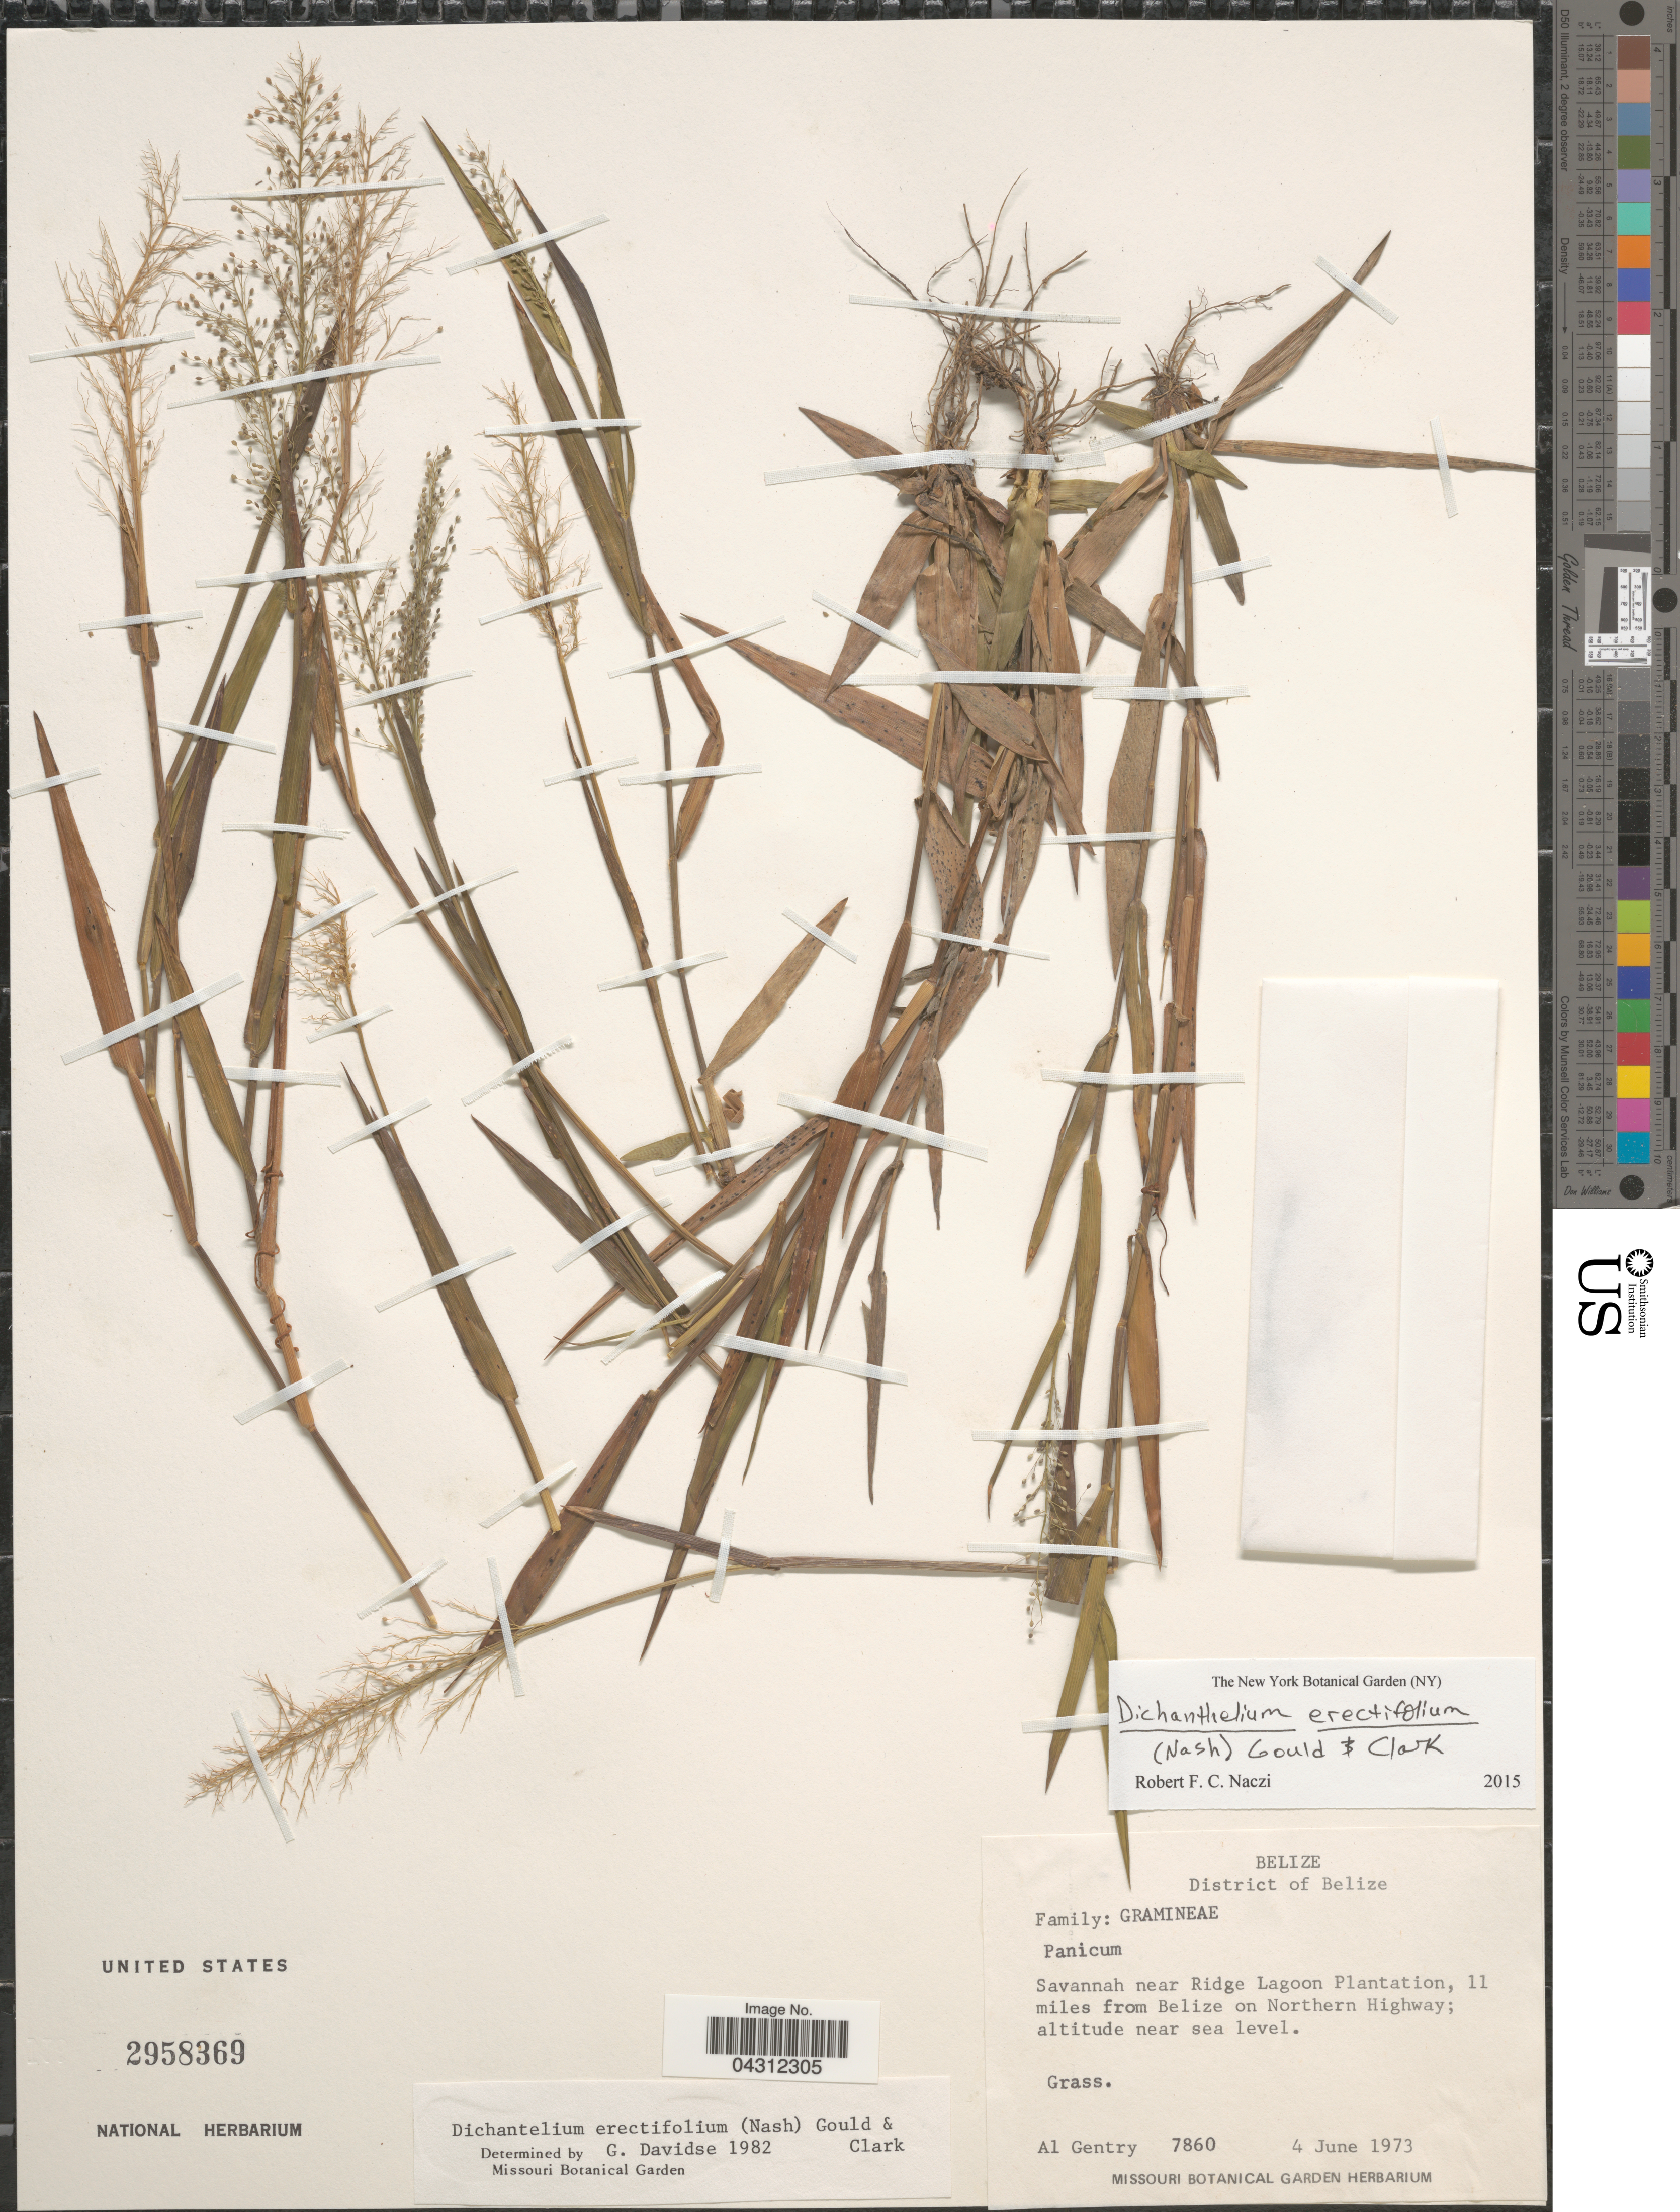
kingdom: Plantae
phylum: Tracheophyta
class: Liliopsida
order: Poales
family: Poaceae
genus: Dichanthelium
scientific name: Dichanthelium sphaerocarpon var. floridanum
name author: (Vasey) Davidse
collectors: A. H. Gentry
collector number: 7860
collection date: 1973-06-04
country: Belize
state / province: Belize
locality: District of Belize. Savannah near Ridge Lagoon Plantation, 11 miles from Belize on Northern Highway.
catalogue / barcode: US 2958369